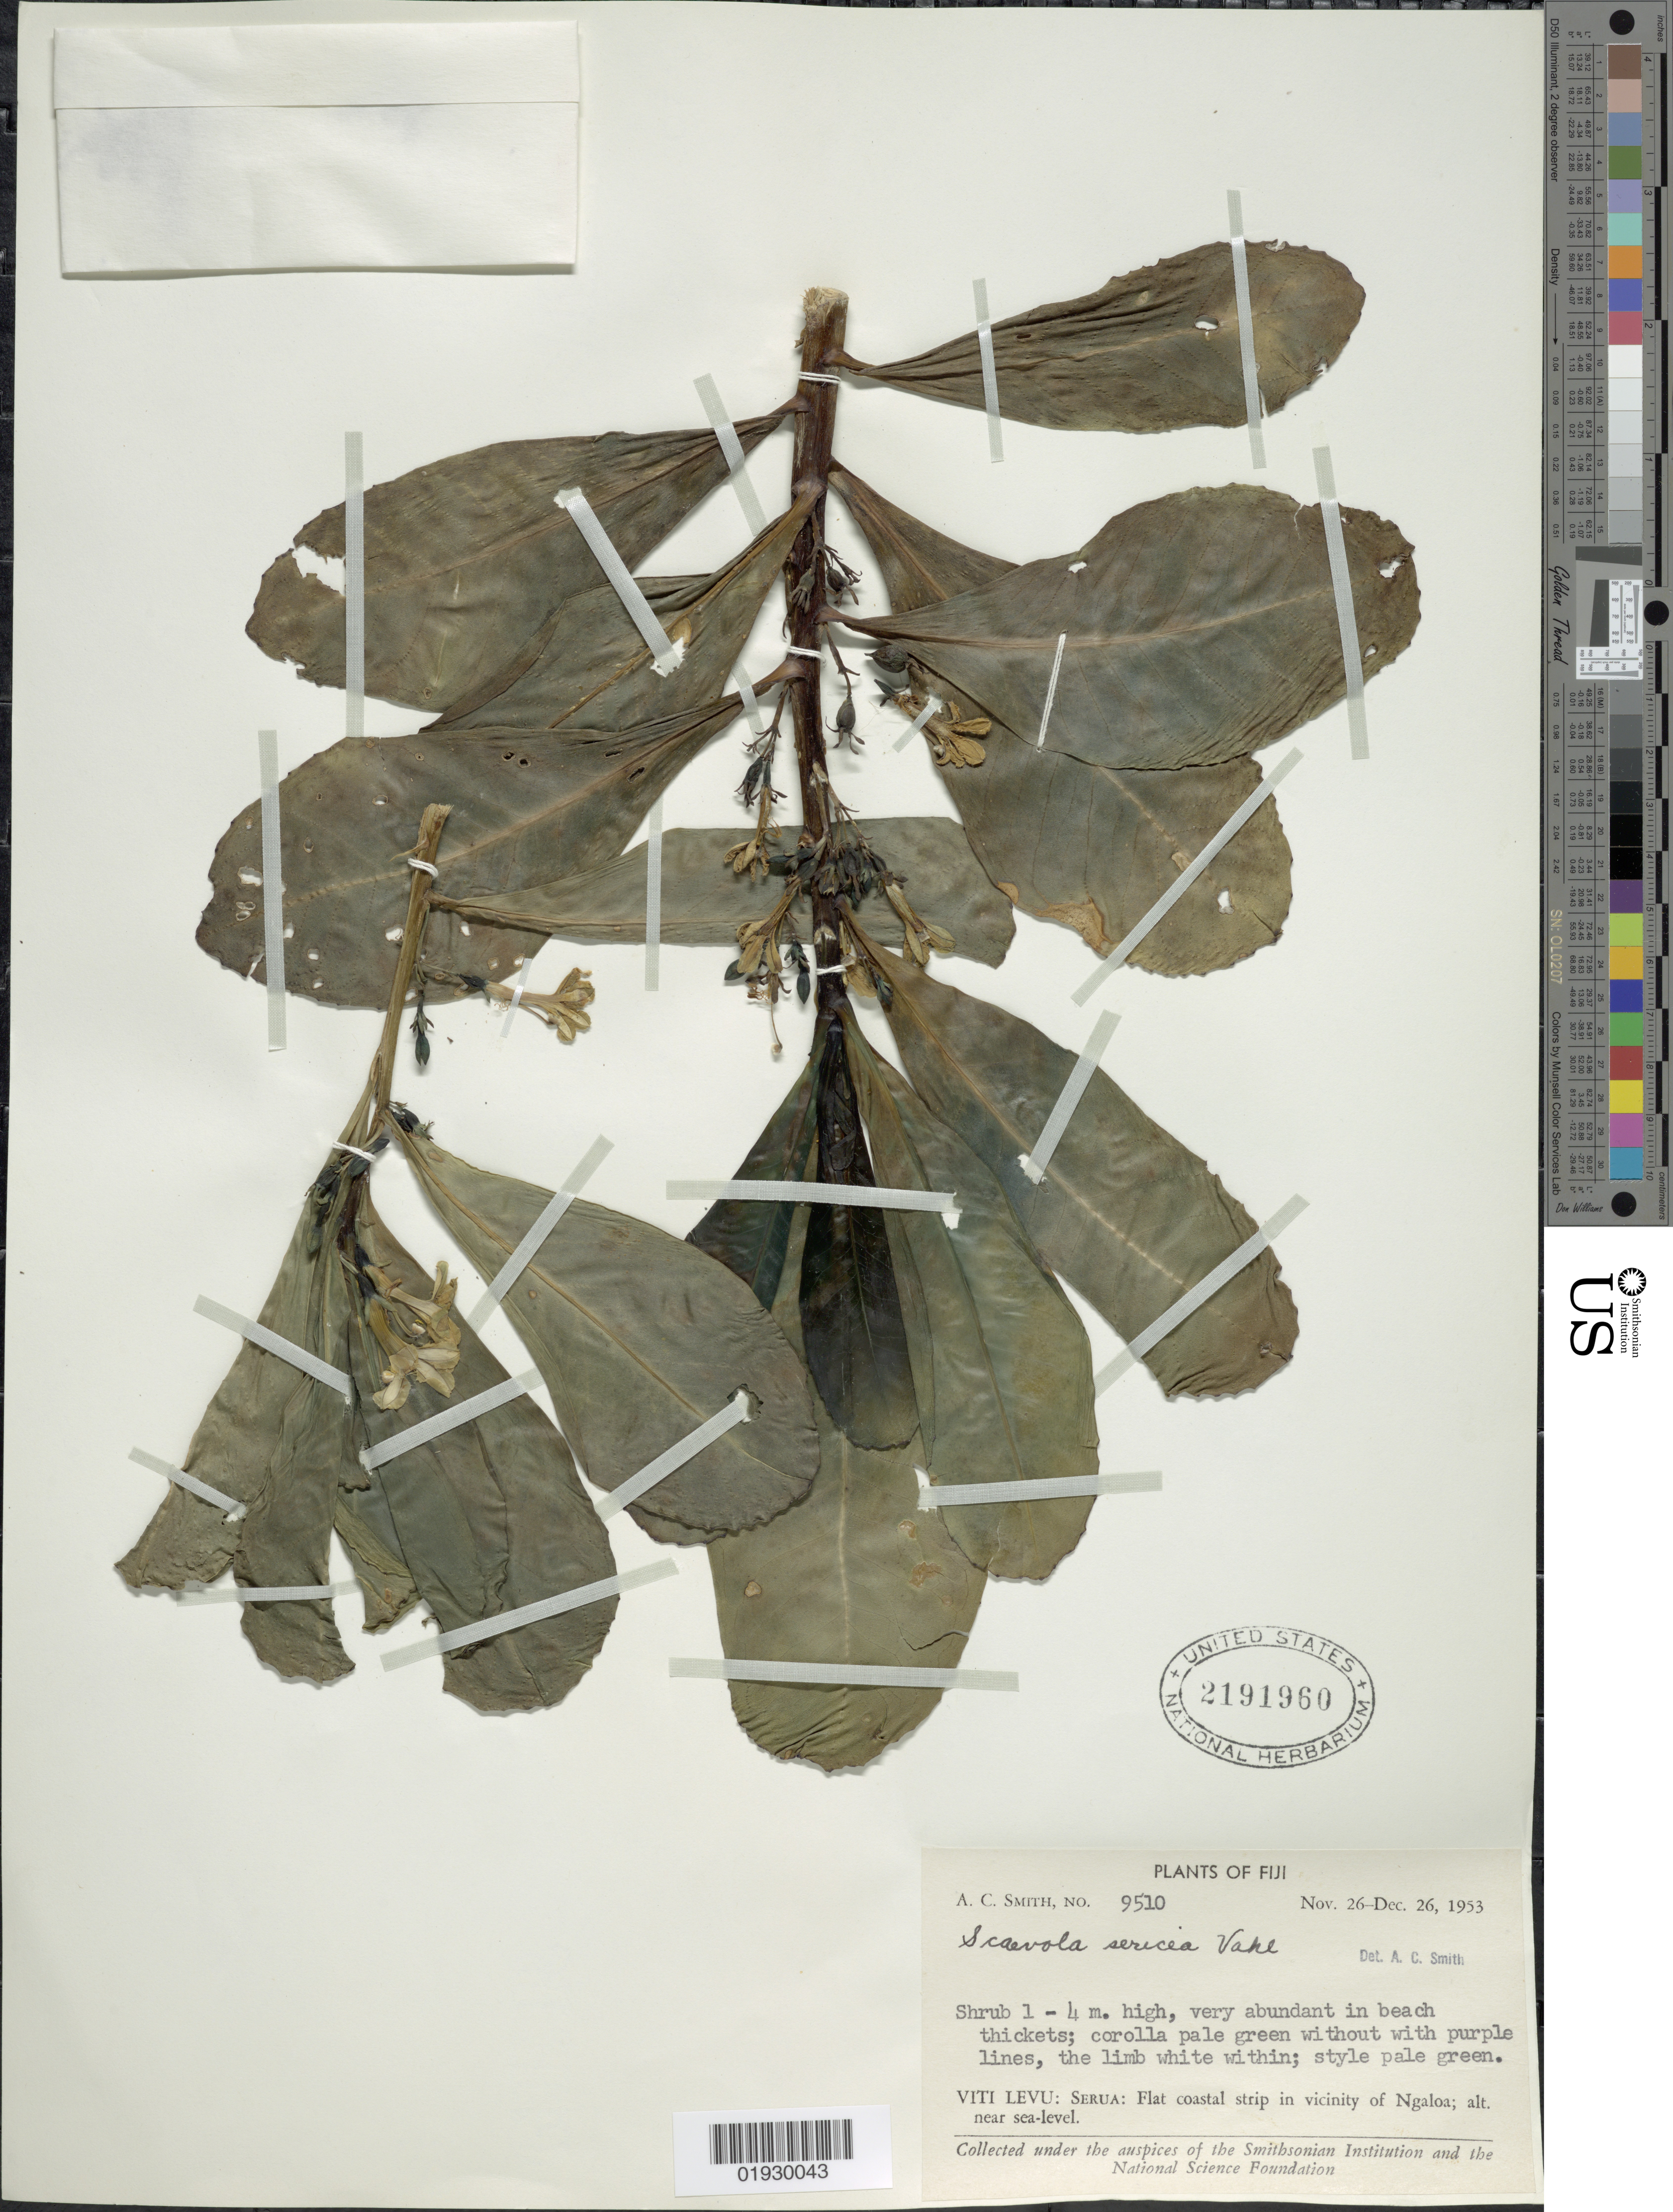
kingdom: Plantae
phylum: Tracheophyta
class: Magnoliopsida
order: Asterales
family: Goodeniaceae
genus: Scaevola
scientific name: Scaevola taccada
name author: (Gaertn.) Roxb.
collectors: A. C. Smith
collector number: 9510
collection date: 1953-12-26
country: Fiji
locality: Viti Levu, Serua, Flat coastal strip in vicinity of Ngaloa.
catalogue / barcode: US 2191960